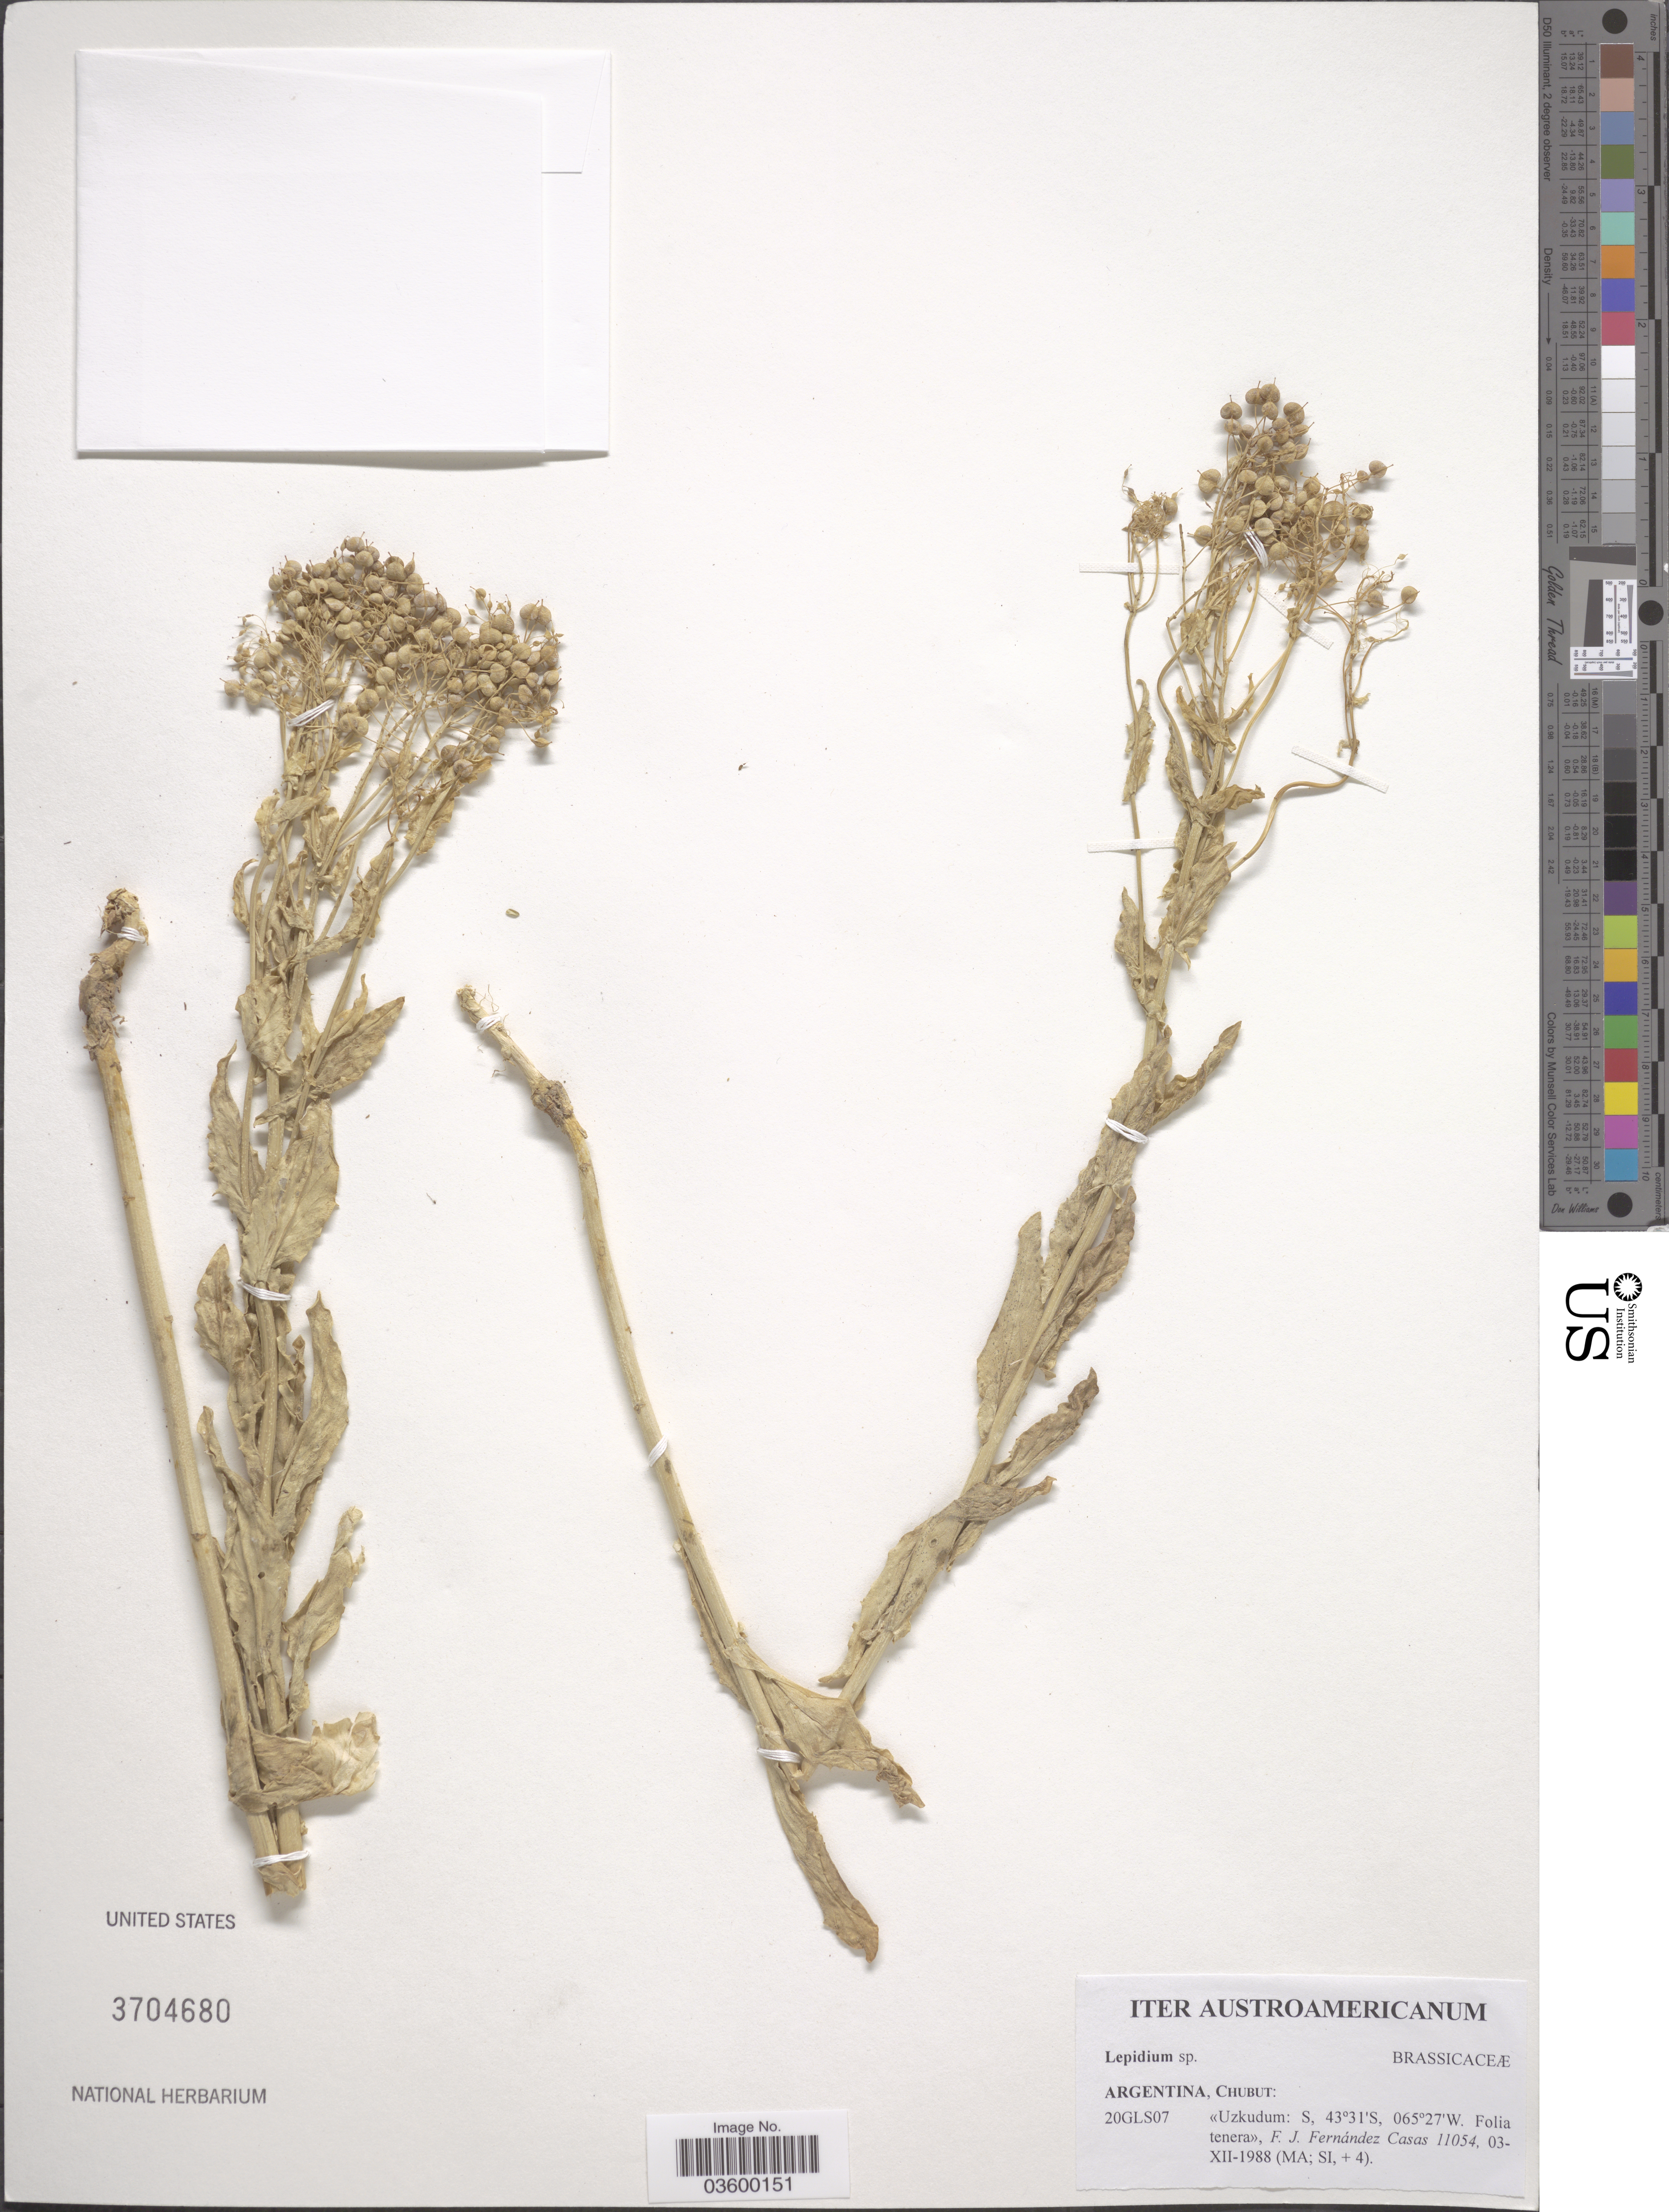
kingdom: Plantae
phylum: Tracheophyta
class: Magnoliopsida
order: Brassicales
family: Brassicaceae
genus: Lepidium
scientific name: Lepidium sp.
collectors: F. Casas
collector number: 11054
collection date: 1988-12-03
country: Argentina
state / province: Chubut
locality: «Uzkudum»; S.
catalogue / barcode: US 3704680